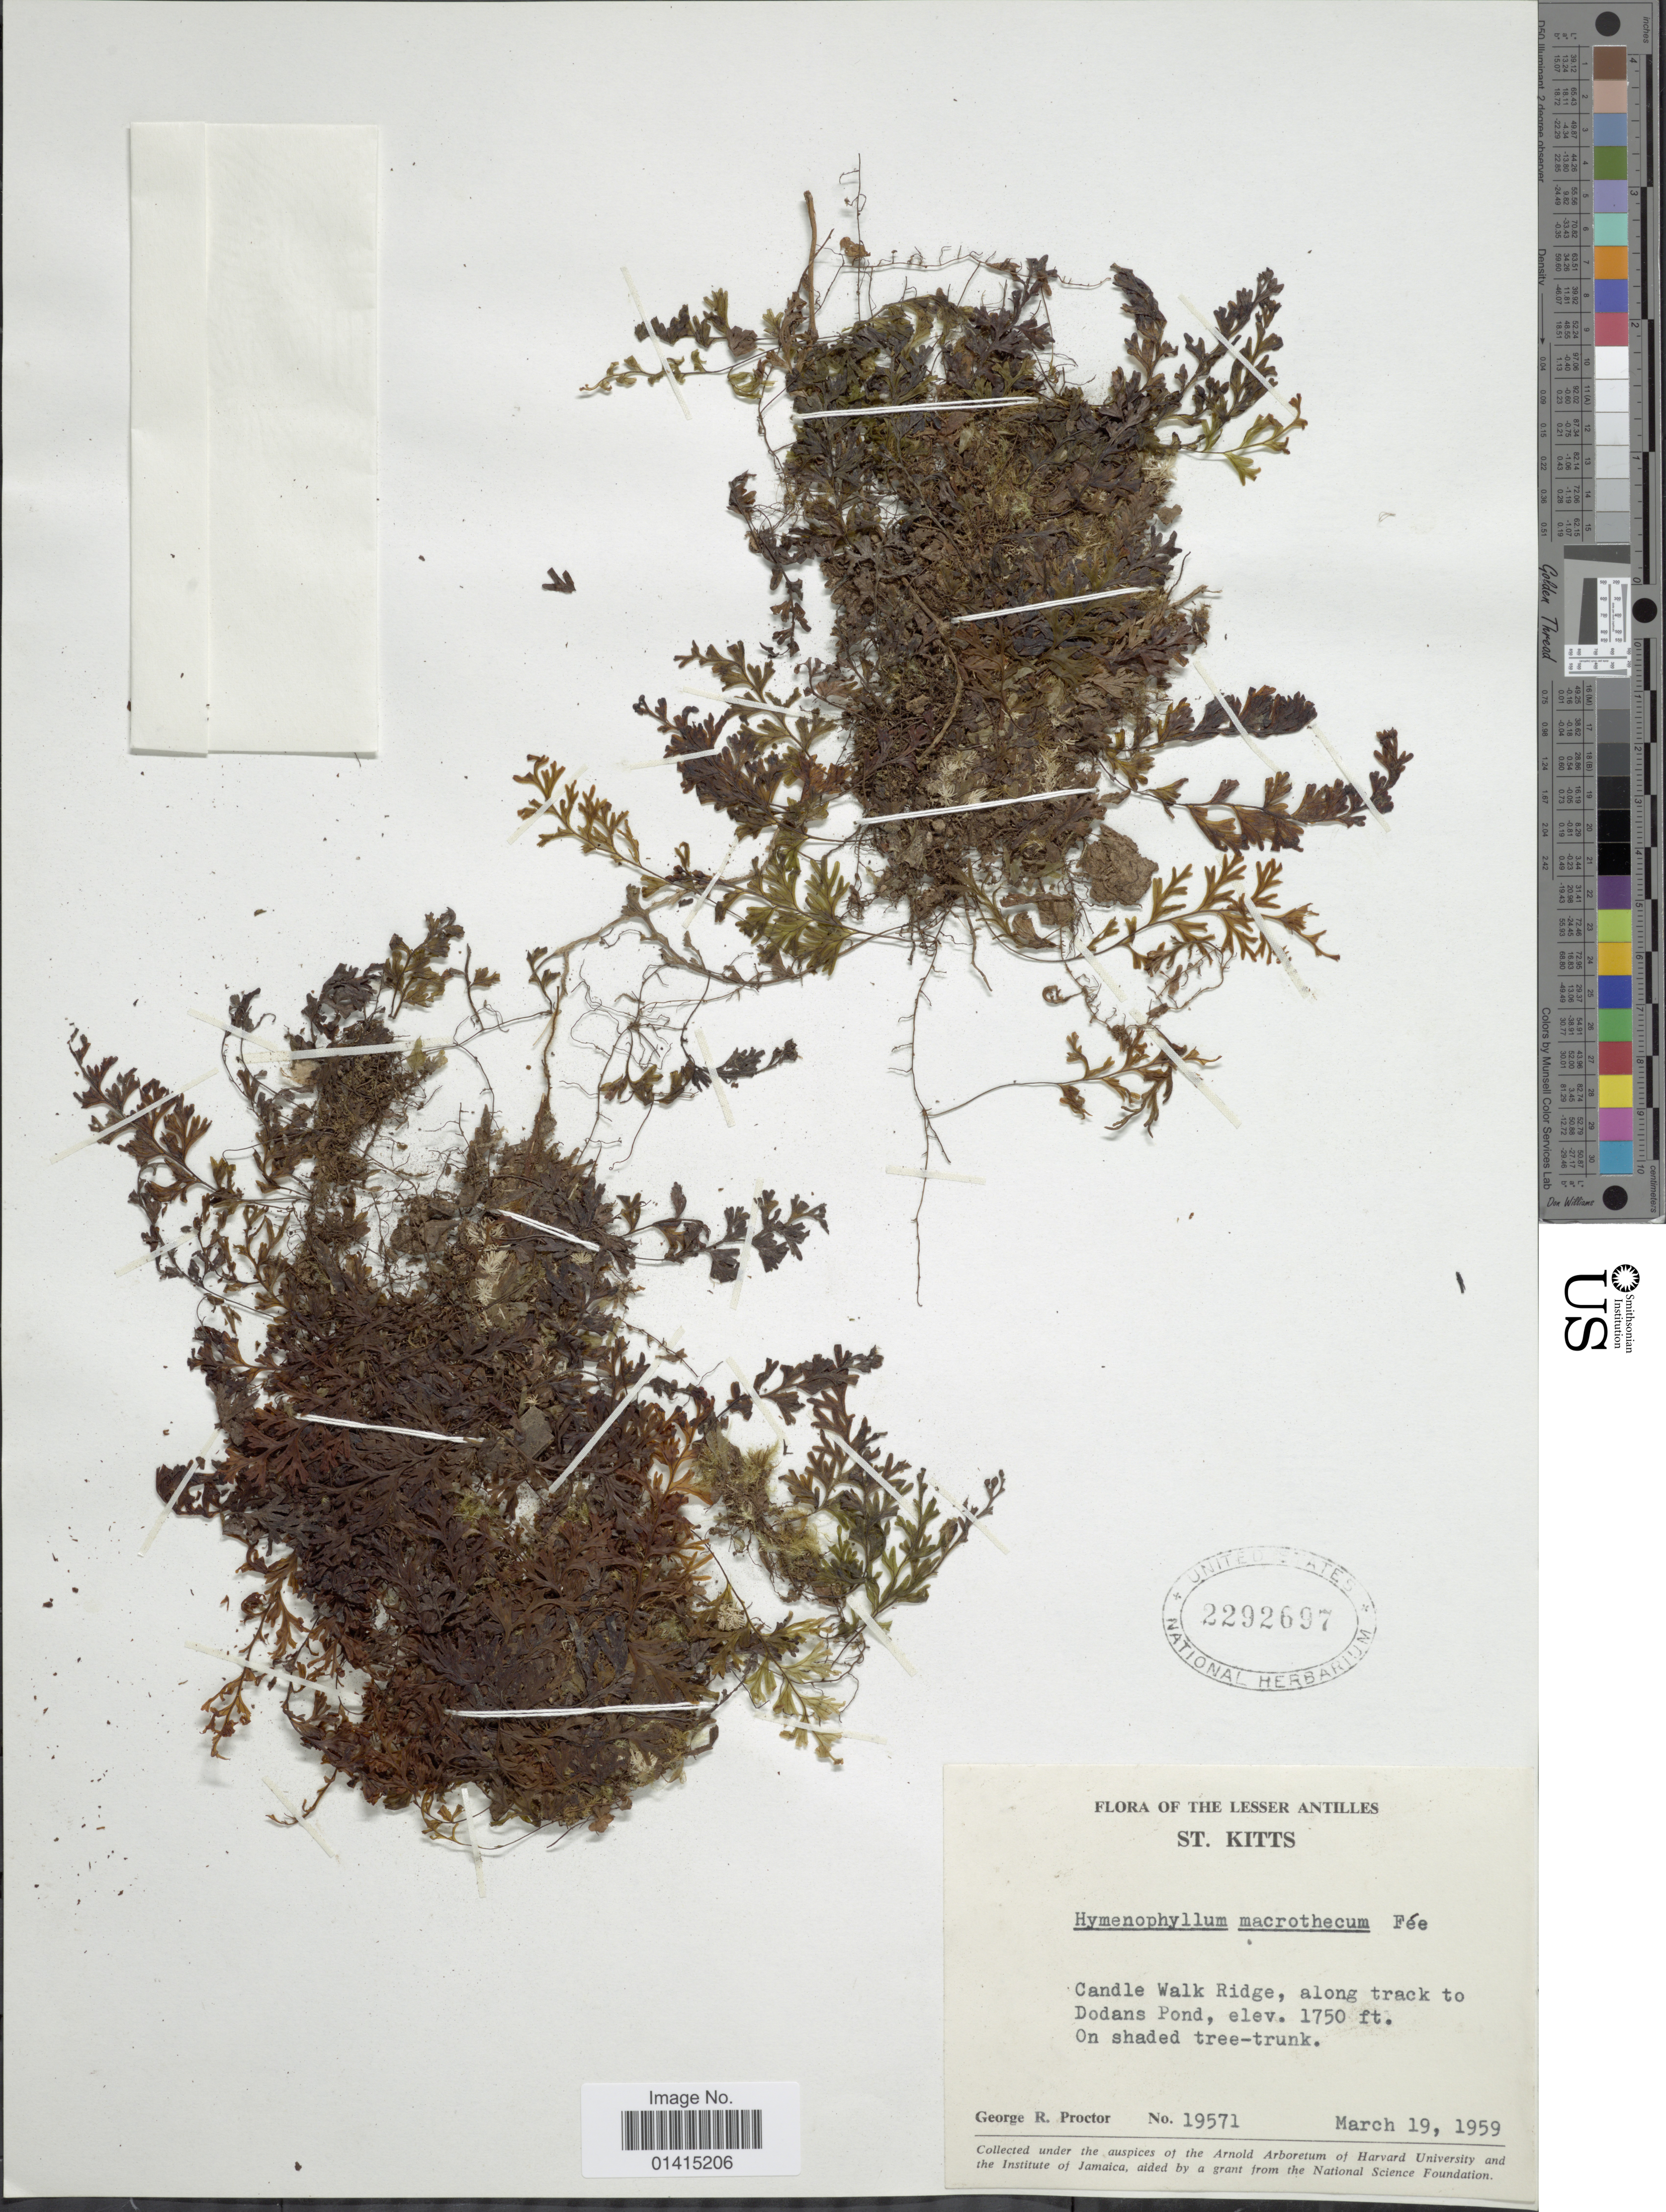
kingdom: Plantae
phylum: Tracheophyta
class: Polypodiopsida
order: Hymenophyllales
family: Hymenophyllaceae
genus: Hymenophyllum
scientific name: Hymenophyllum macrothecum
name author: Fée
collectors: G. R. Proctor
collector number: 19571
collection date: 1959-03-19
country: St. Christopher-Nevis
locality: The Lesser Antilles, St. Kitts, candle Walk Ridge, along track to Dodans Pond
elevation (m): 533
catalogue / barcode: US 2292697